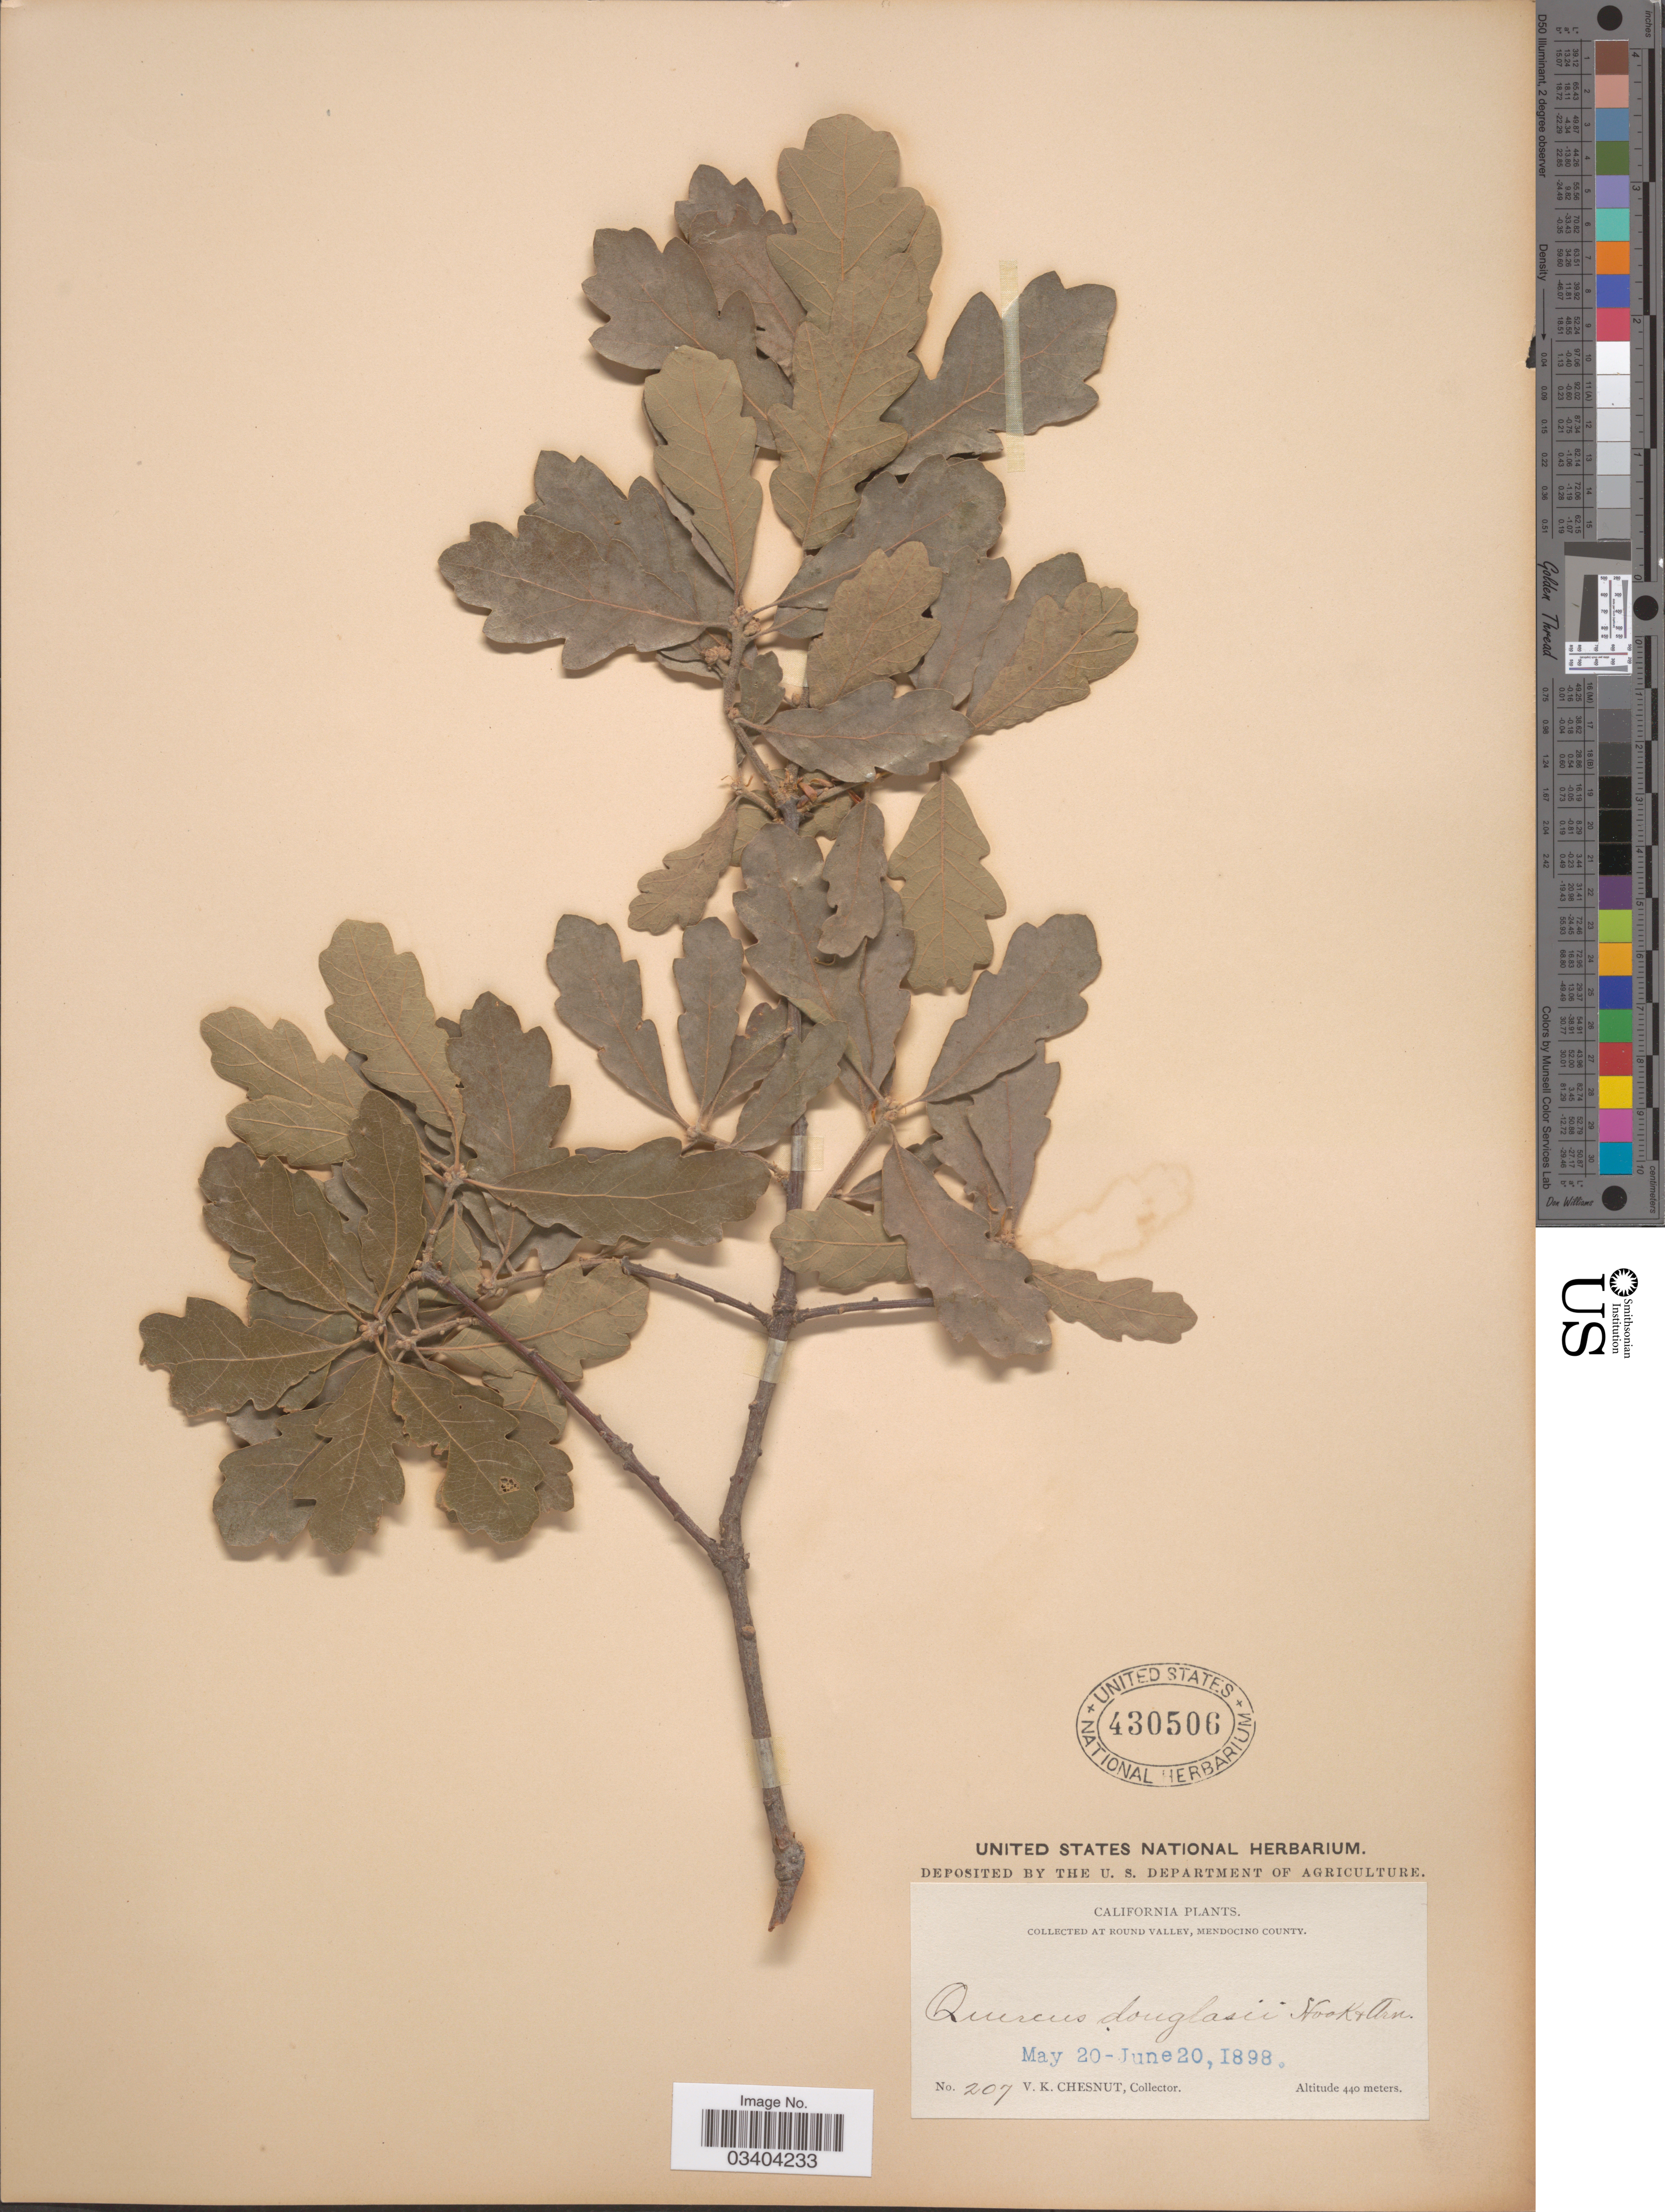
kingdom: Plantae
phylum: Tracheophyta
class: Magnoliopsida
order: Fagales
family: Fagaceae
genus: Quercus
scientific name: Quercus douglasii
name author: Hook. & Arn.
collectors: V. Chesnut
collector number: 207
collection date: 1898-05-20/1898-06-20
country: United States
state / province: California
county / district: Mendocino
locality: At Round Valley, Mendocino County.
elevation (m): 440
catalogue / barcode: US 430506